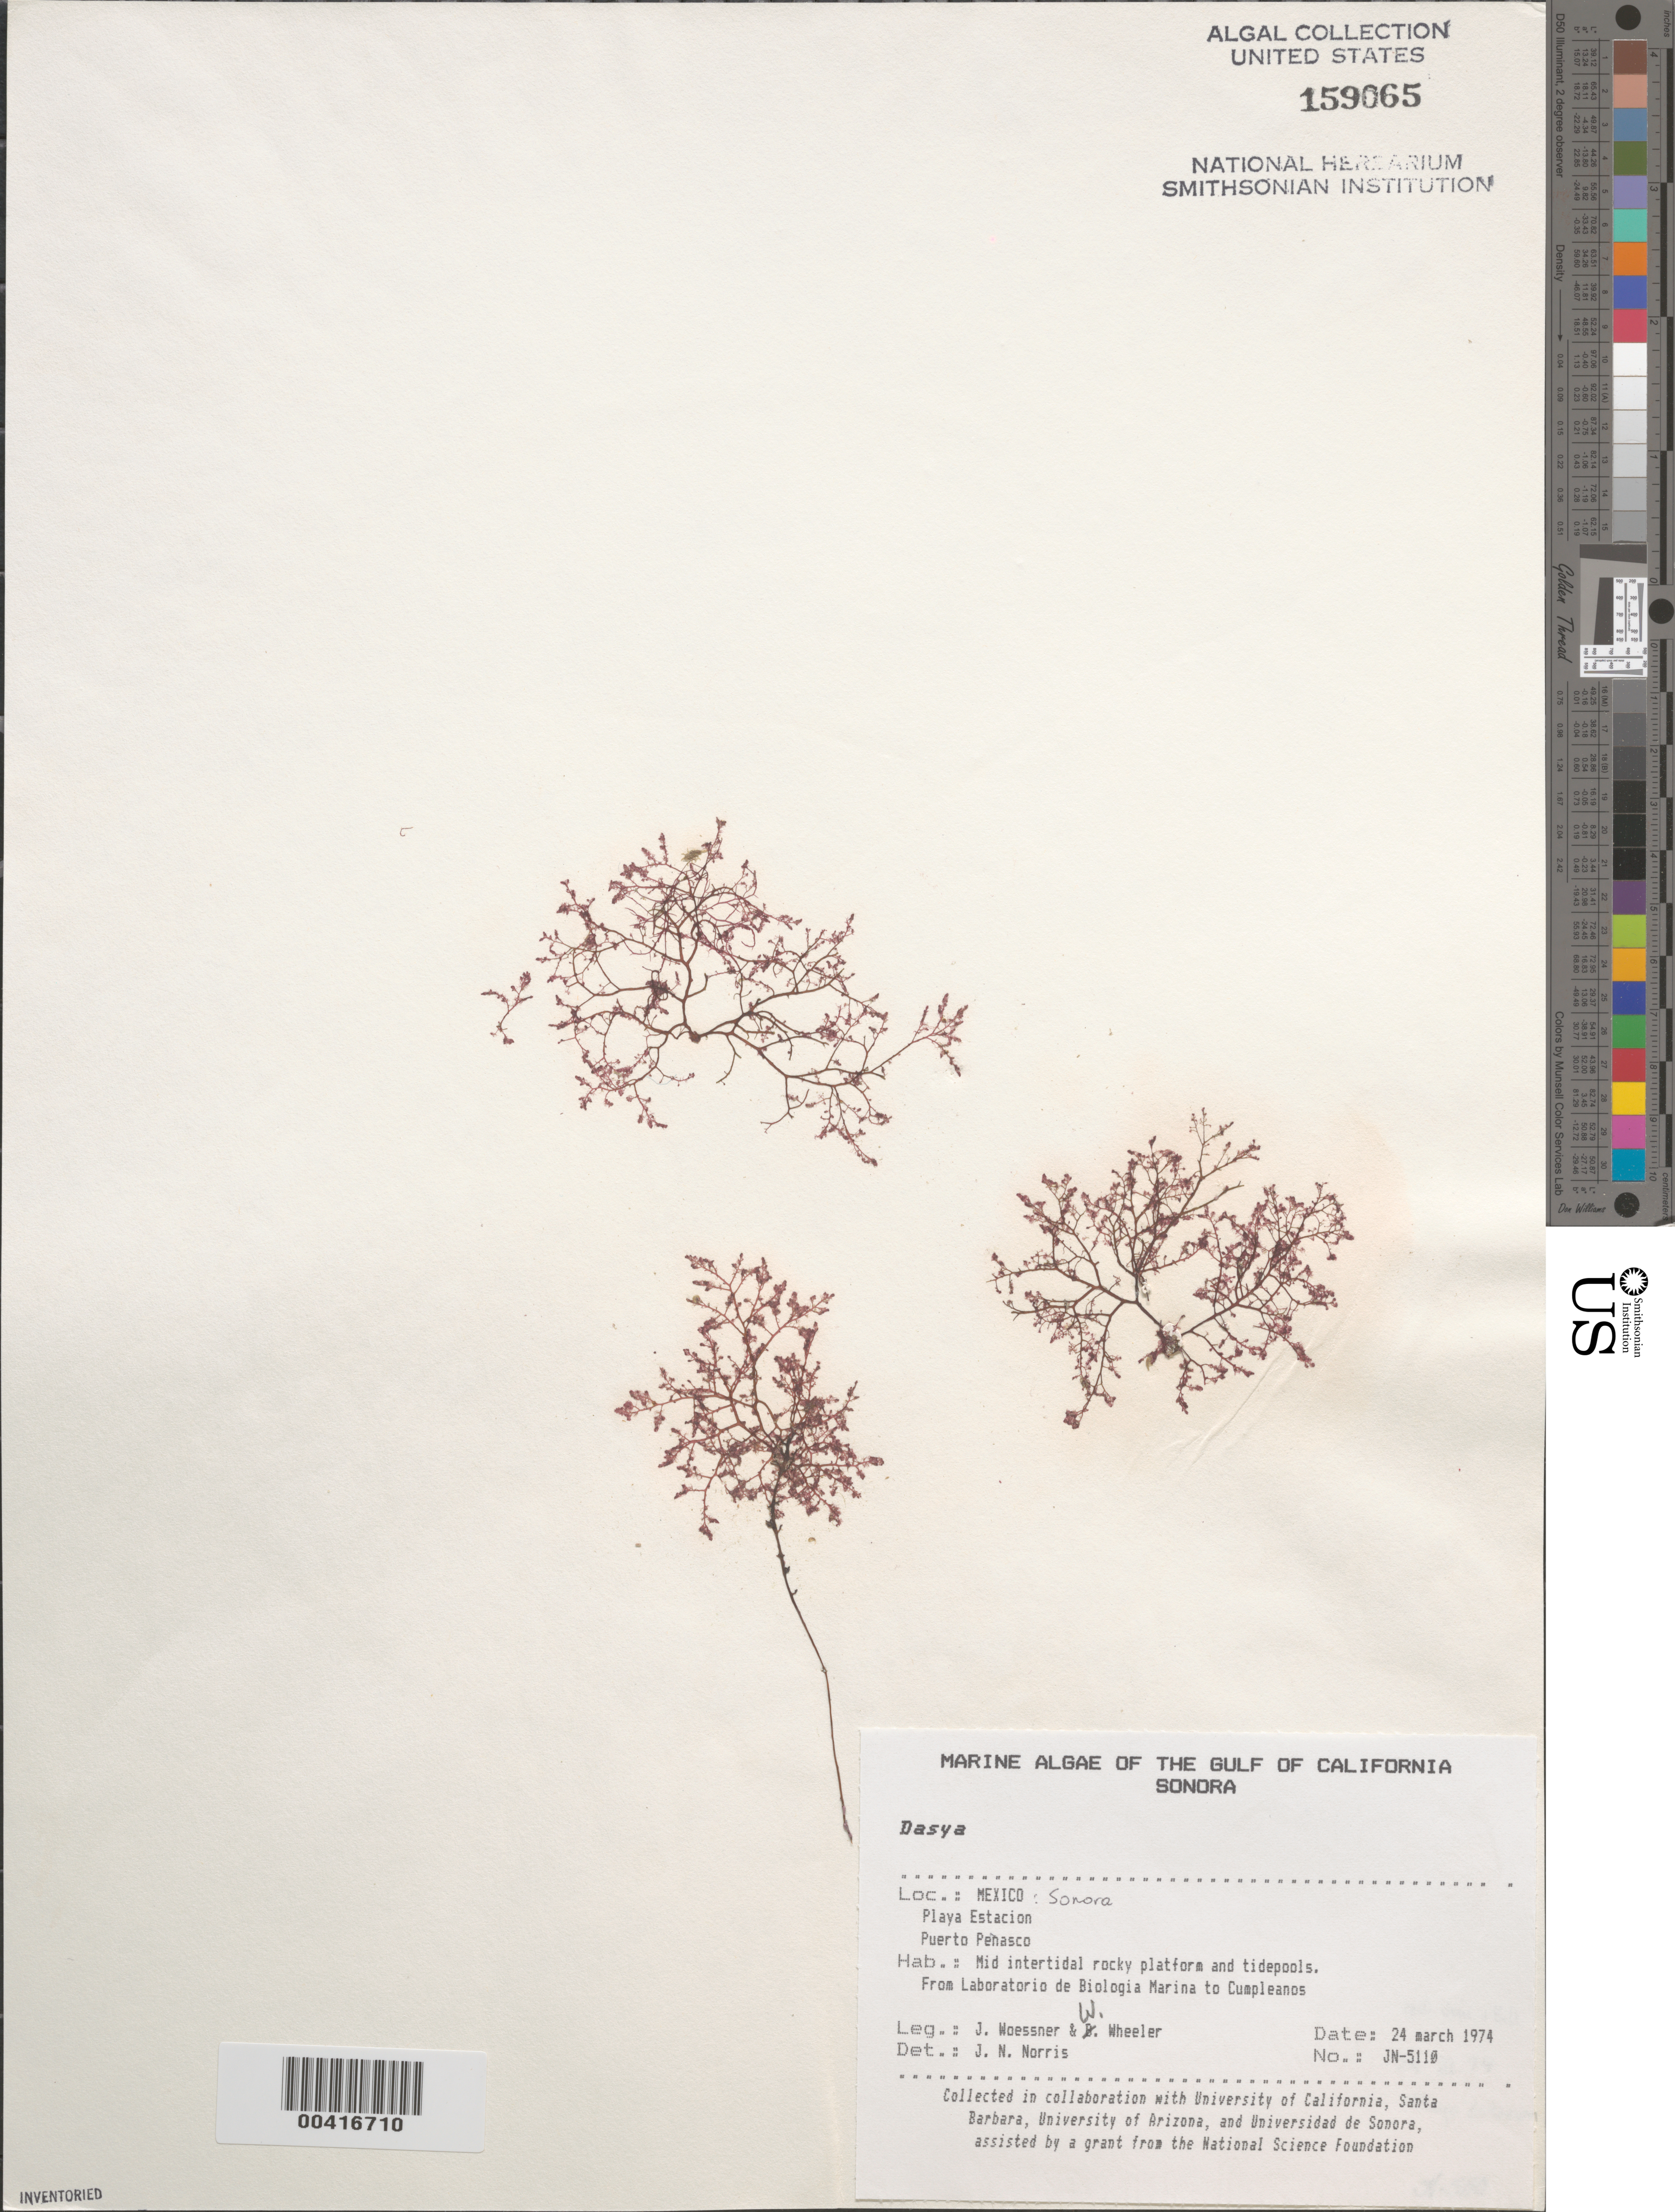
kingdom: Plantae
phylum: Rhodophyta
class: Florideophyceae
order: Ceramiales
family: Dasyaceae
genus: Dasya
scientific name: Dasya sp.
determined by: Norris, James N.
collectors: J. Woessner & W. Wheeler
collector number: Jn-5110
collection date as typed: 24 Mar 1974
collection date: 1974-03-24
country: Mexico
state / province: Sonora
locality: Playa Estacion, Puerto Penasco, from Laboratorio de Biologia Marina to Cumpleanos Tide Pool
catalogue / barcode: US 159065